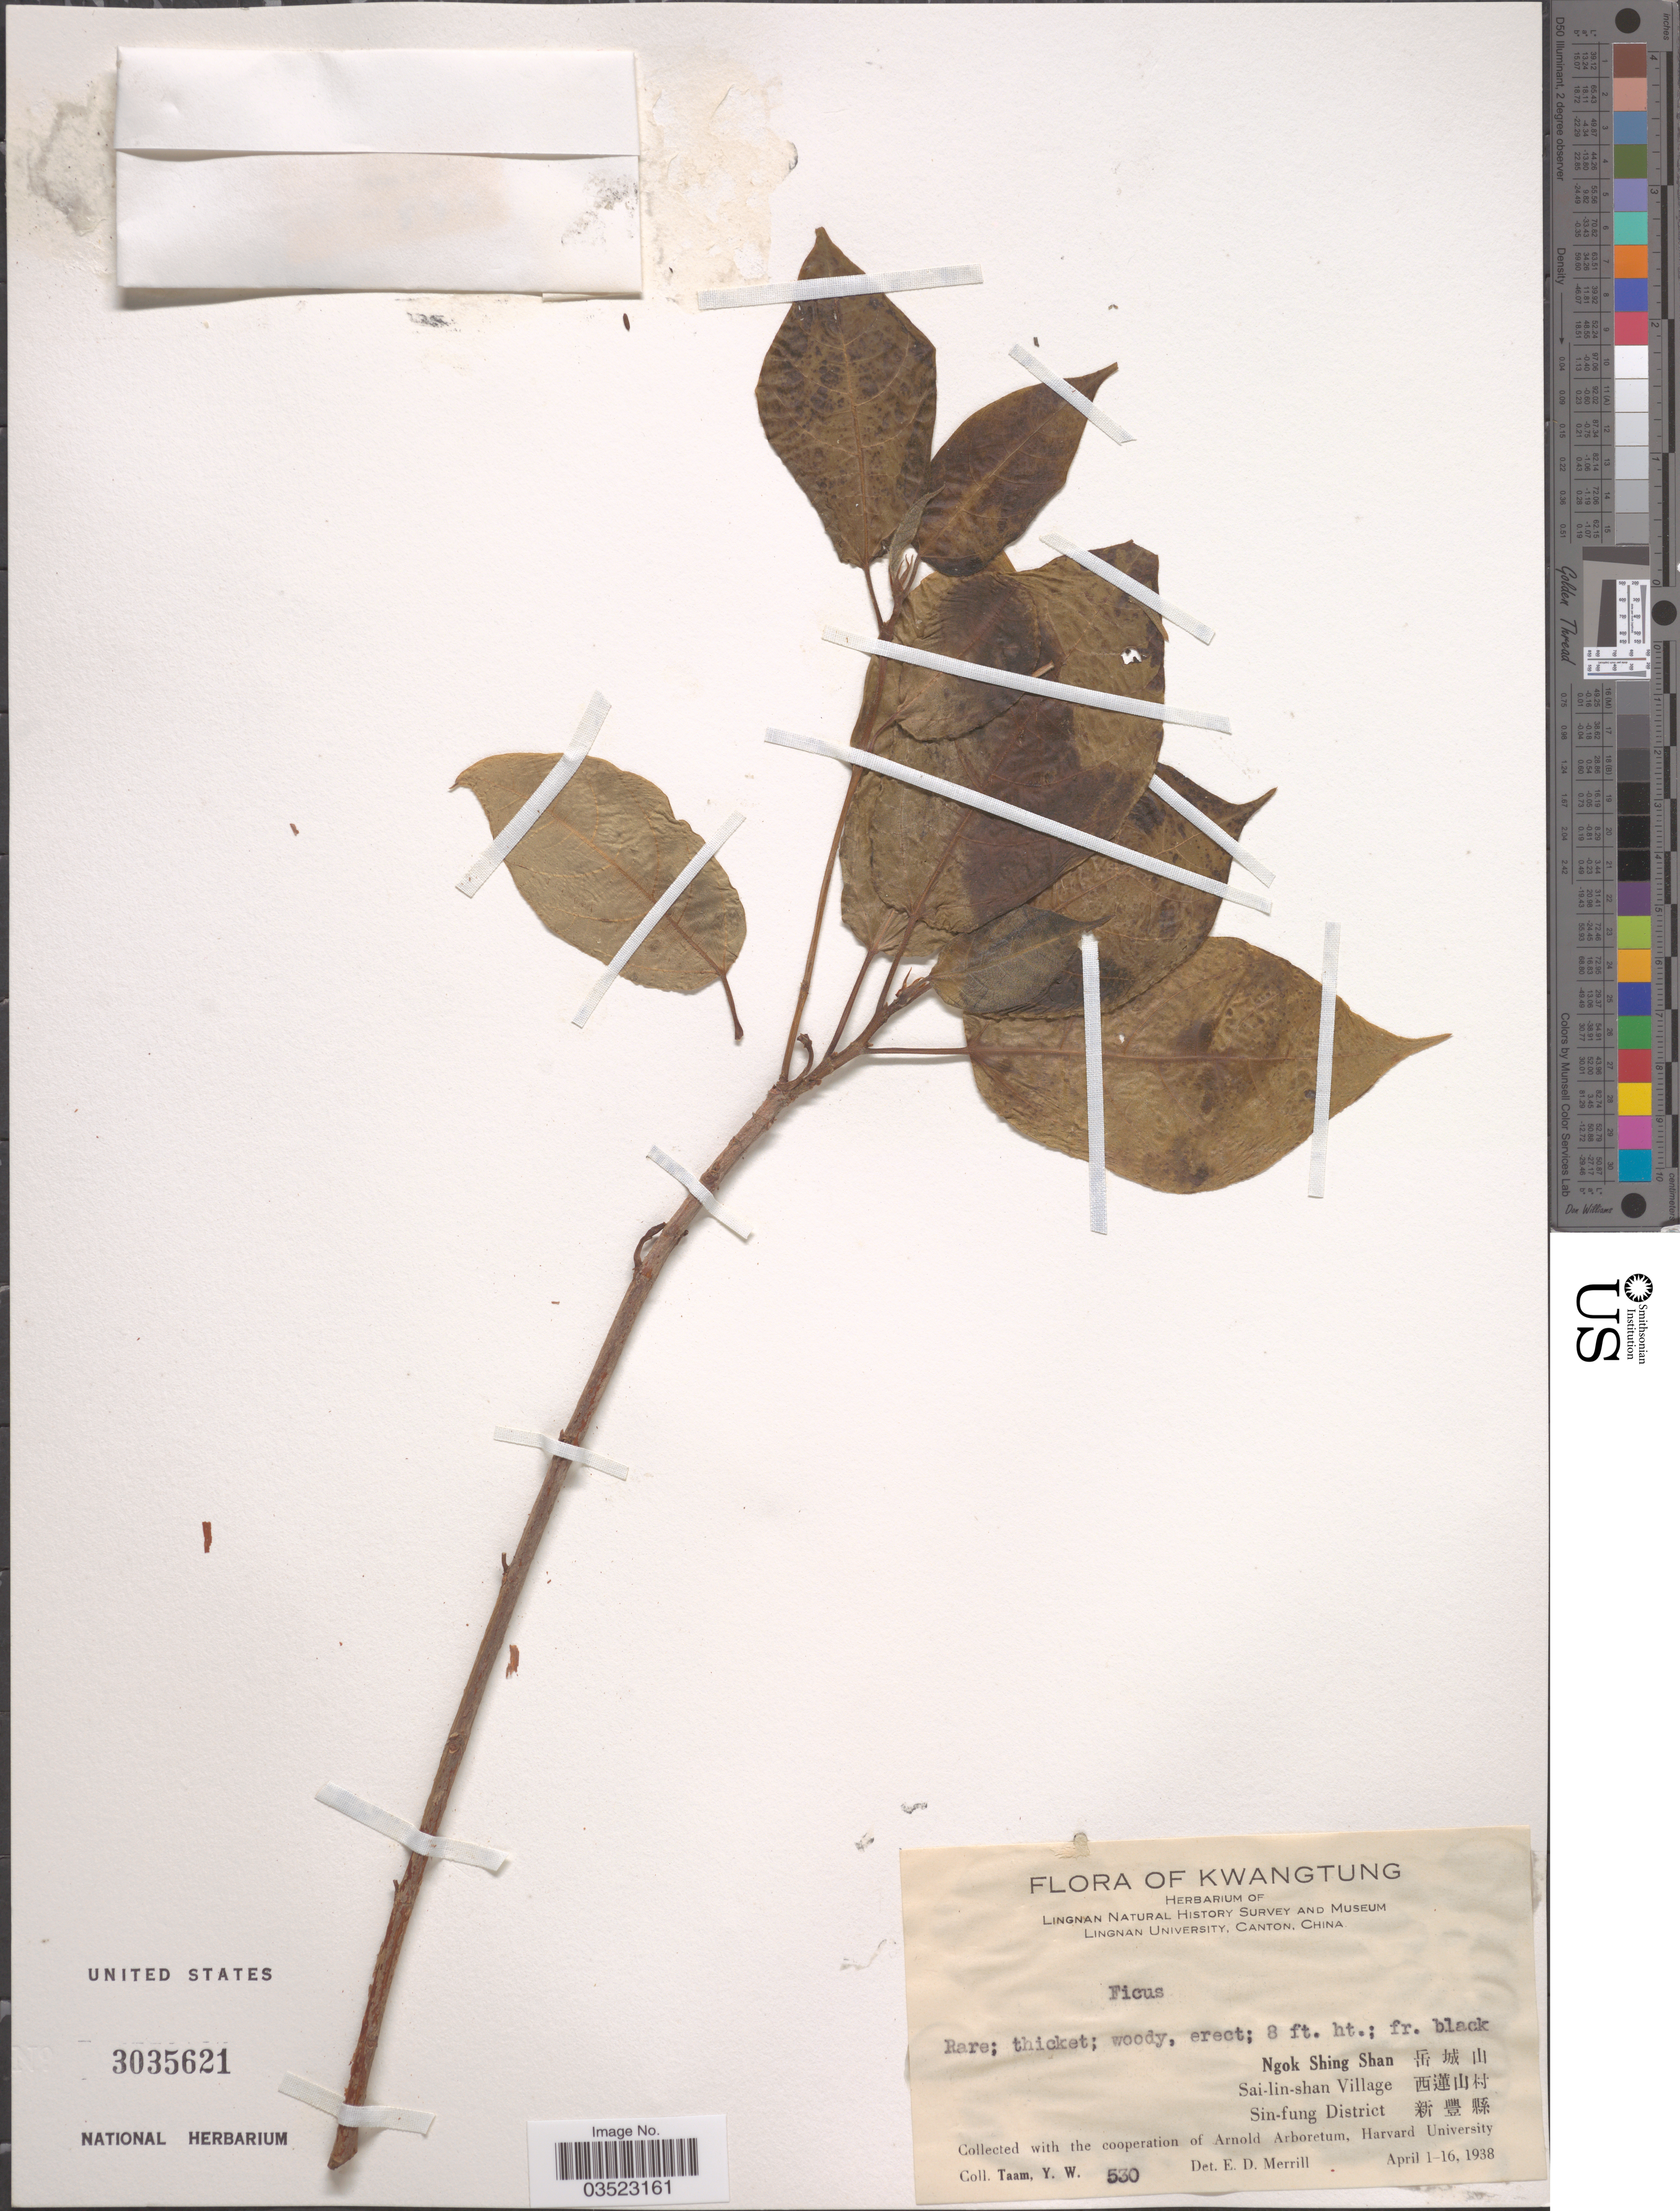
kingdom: Plantae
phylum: Tracheophyta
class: Magnoliopsida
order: Rosales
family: Moraceae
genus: Ficus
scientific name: Ficus sp.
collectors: Y. W. Taam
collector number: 530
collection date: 1938-04-01/1938-04-16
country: China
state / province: Guangdong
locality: Kwangtung. Lingnan Natural History Survey and Museum Lingnan University. Ngok Shing Shan [Foreign script] Sai-lin-shan Village [Foreign script] Sin-fung District [Foreign script].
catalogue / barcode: US 3035621